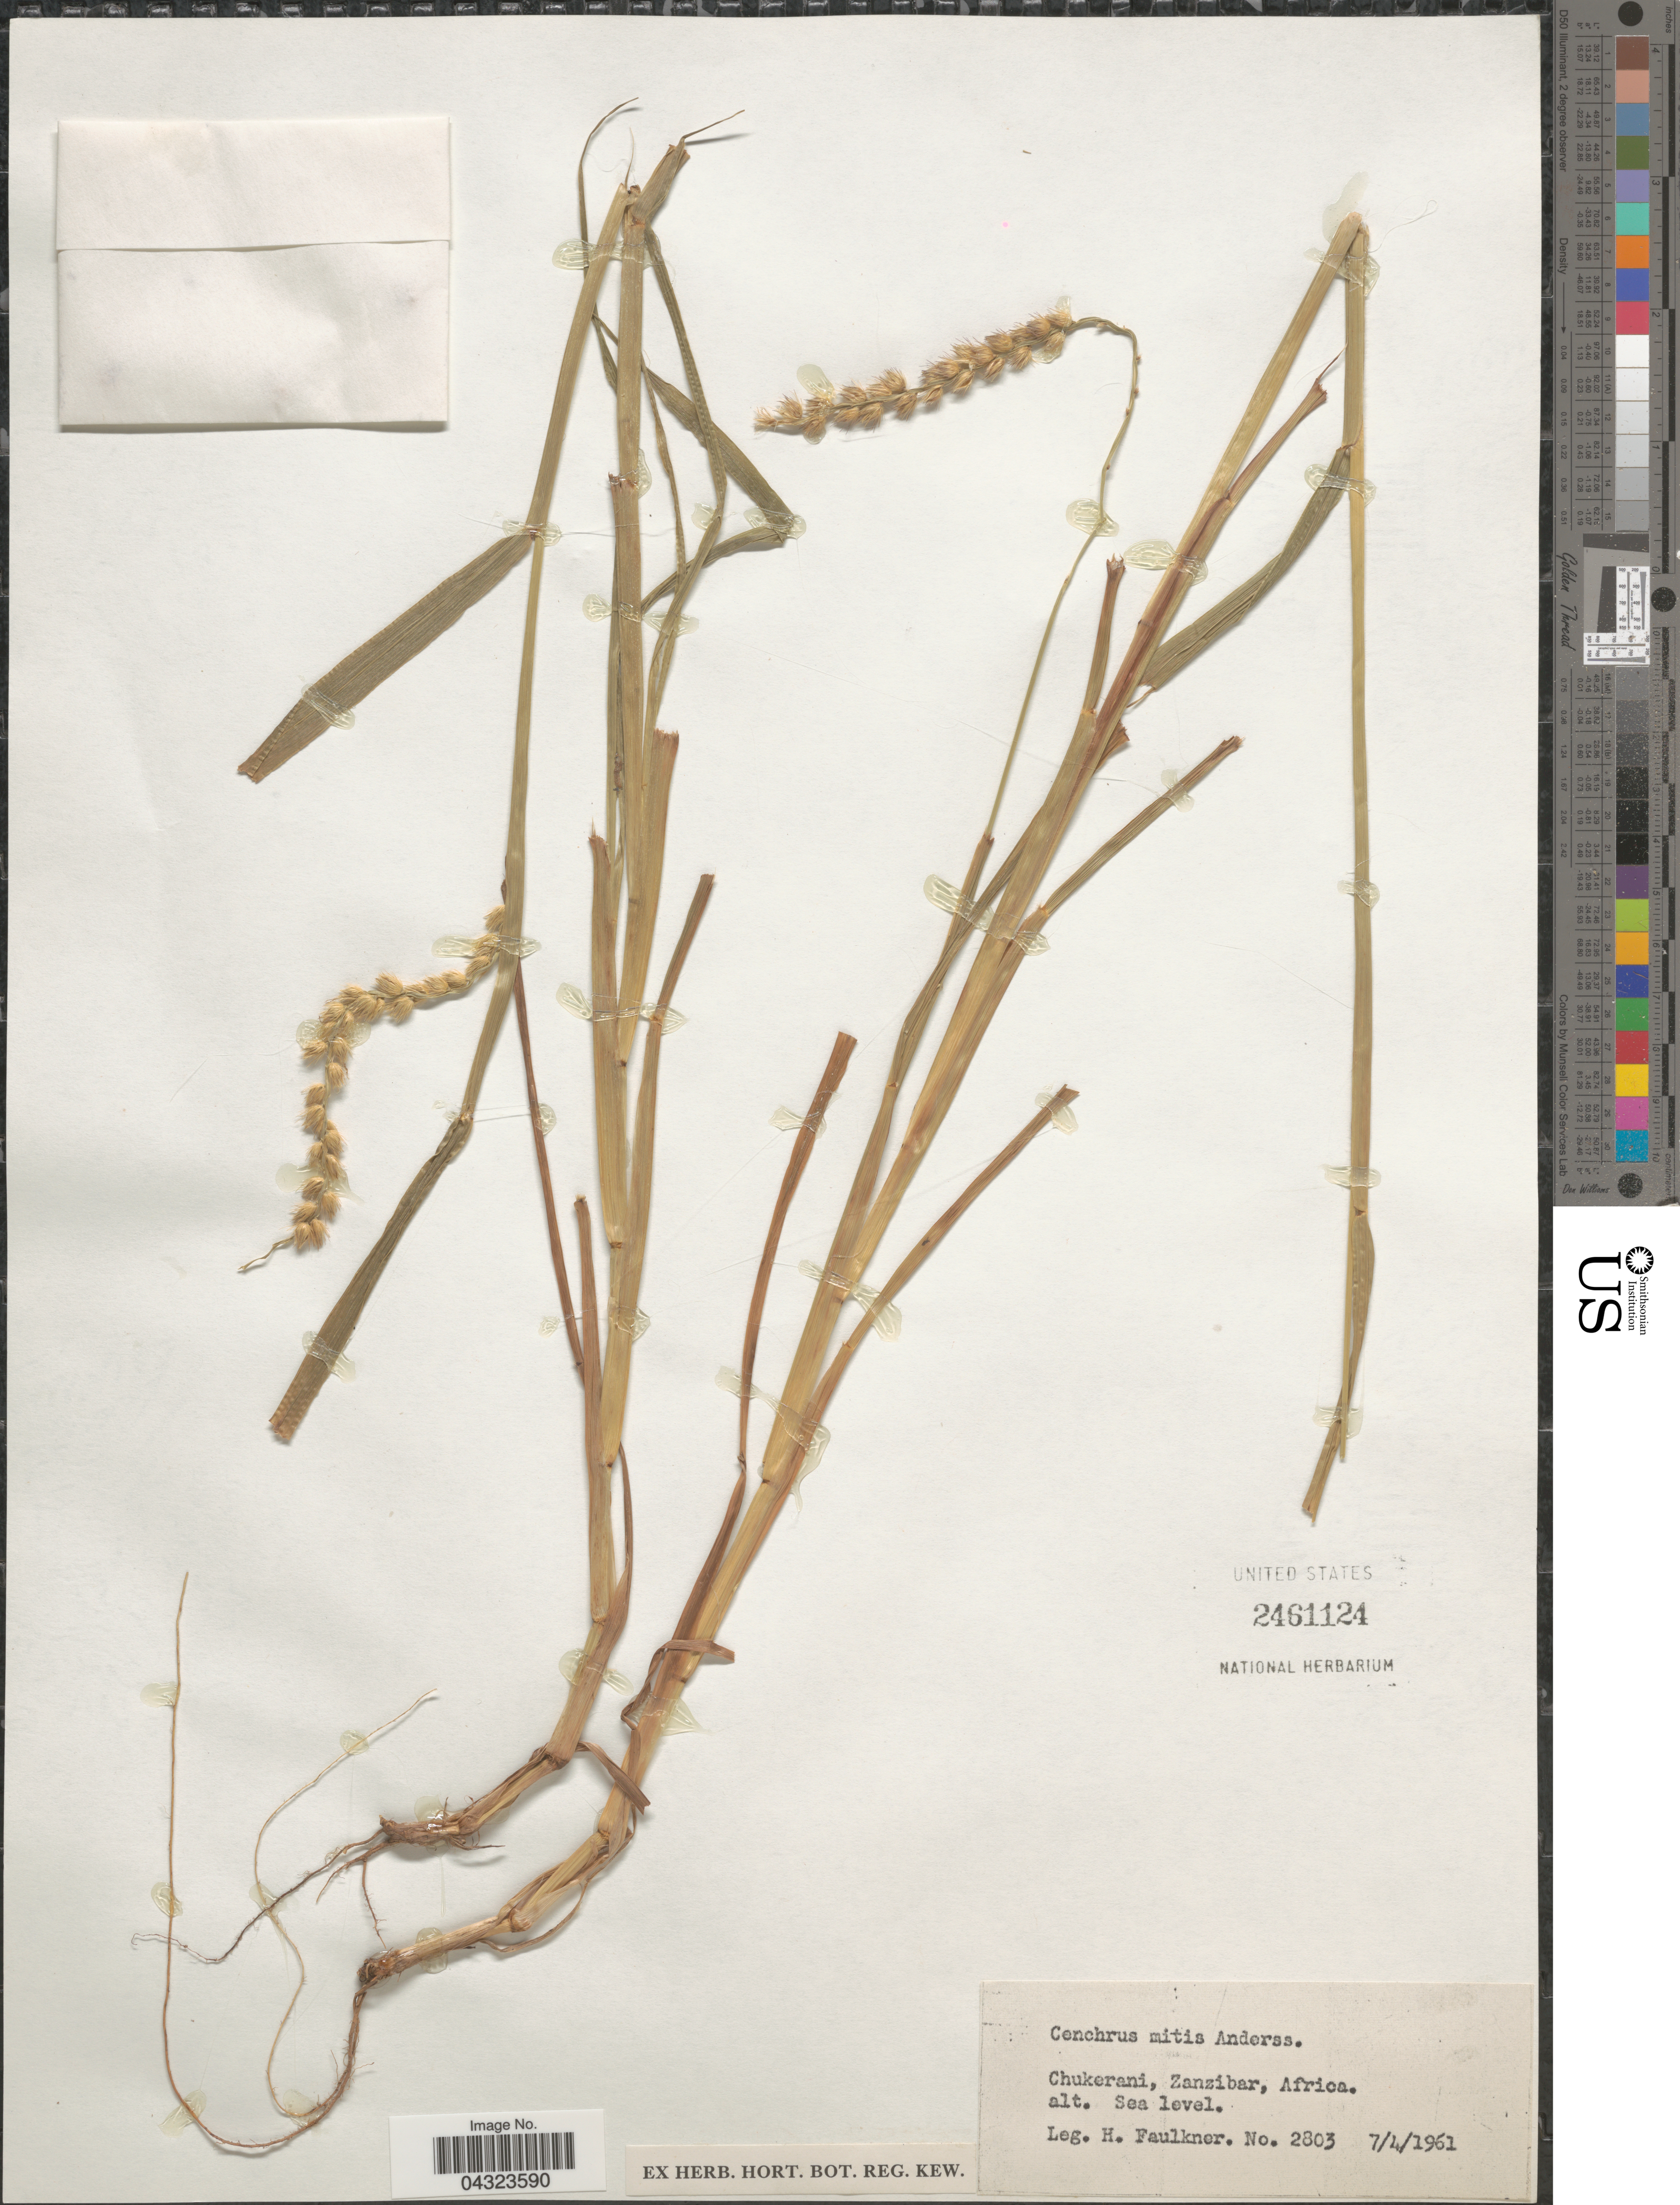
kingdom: Plantae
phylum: Tracheophyta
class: Liliopsida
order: Poales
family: Poaceae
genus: Cenchrus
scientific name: Cenchrus mitis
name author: Andersson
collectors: H. Faulkner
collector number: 2803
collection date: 1961-04-07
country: Tanzania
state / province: Zanzibar Urban/West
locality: Chukerani.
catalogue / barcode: US 2461124